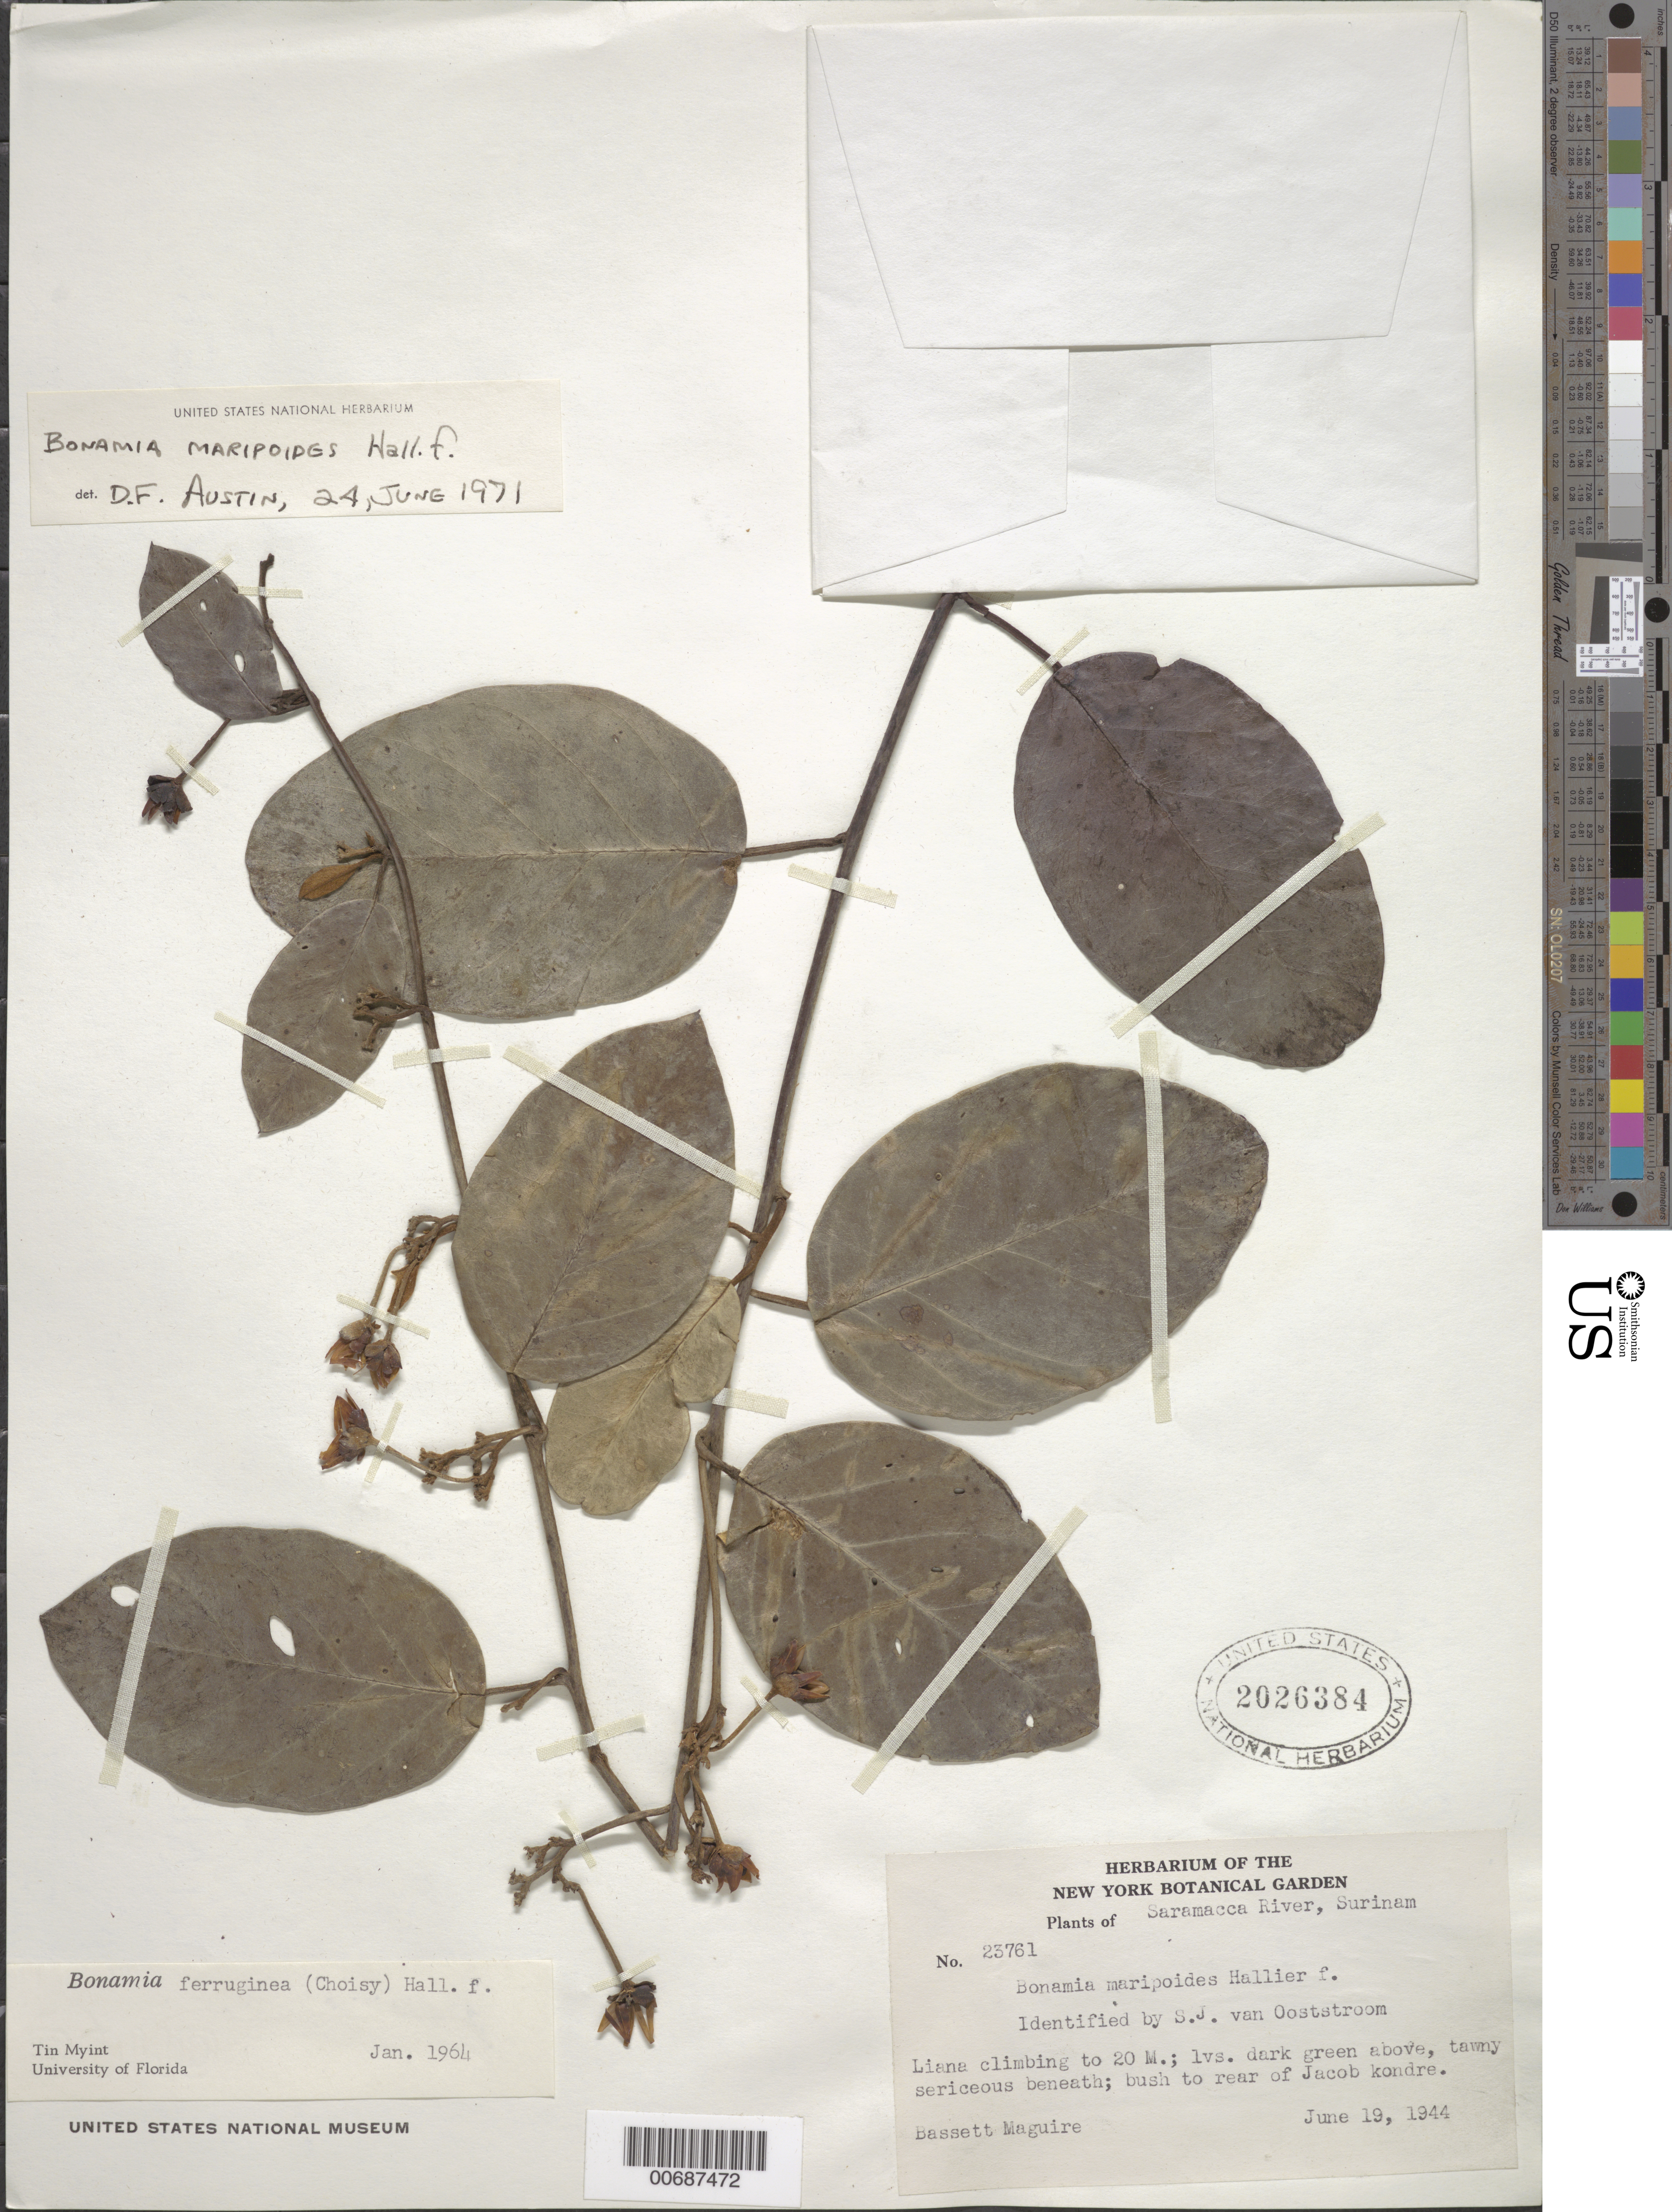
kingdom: Plantae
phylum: Tracheophyta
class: Magnoliopsida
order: Solanales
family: Convolvulaceae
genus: Bonamia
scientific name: Bonamia maripoides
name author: Hallier f.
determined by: Austin, C. F.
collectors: B. Maguire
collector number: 23761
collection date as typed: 19-Jun-44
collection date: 1944-06-19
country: Suriname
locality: Saramacca River, Jacob Kondre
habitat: Bush to rear of kondre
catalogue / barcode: US 2026384